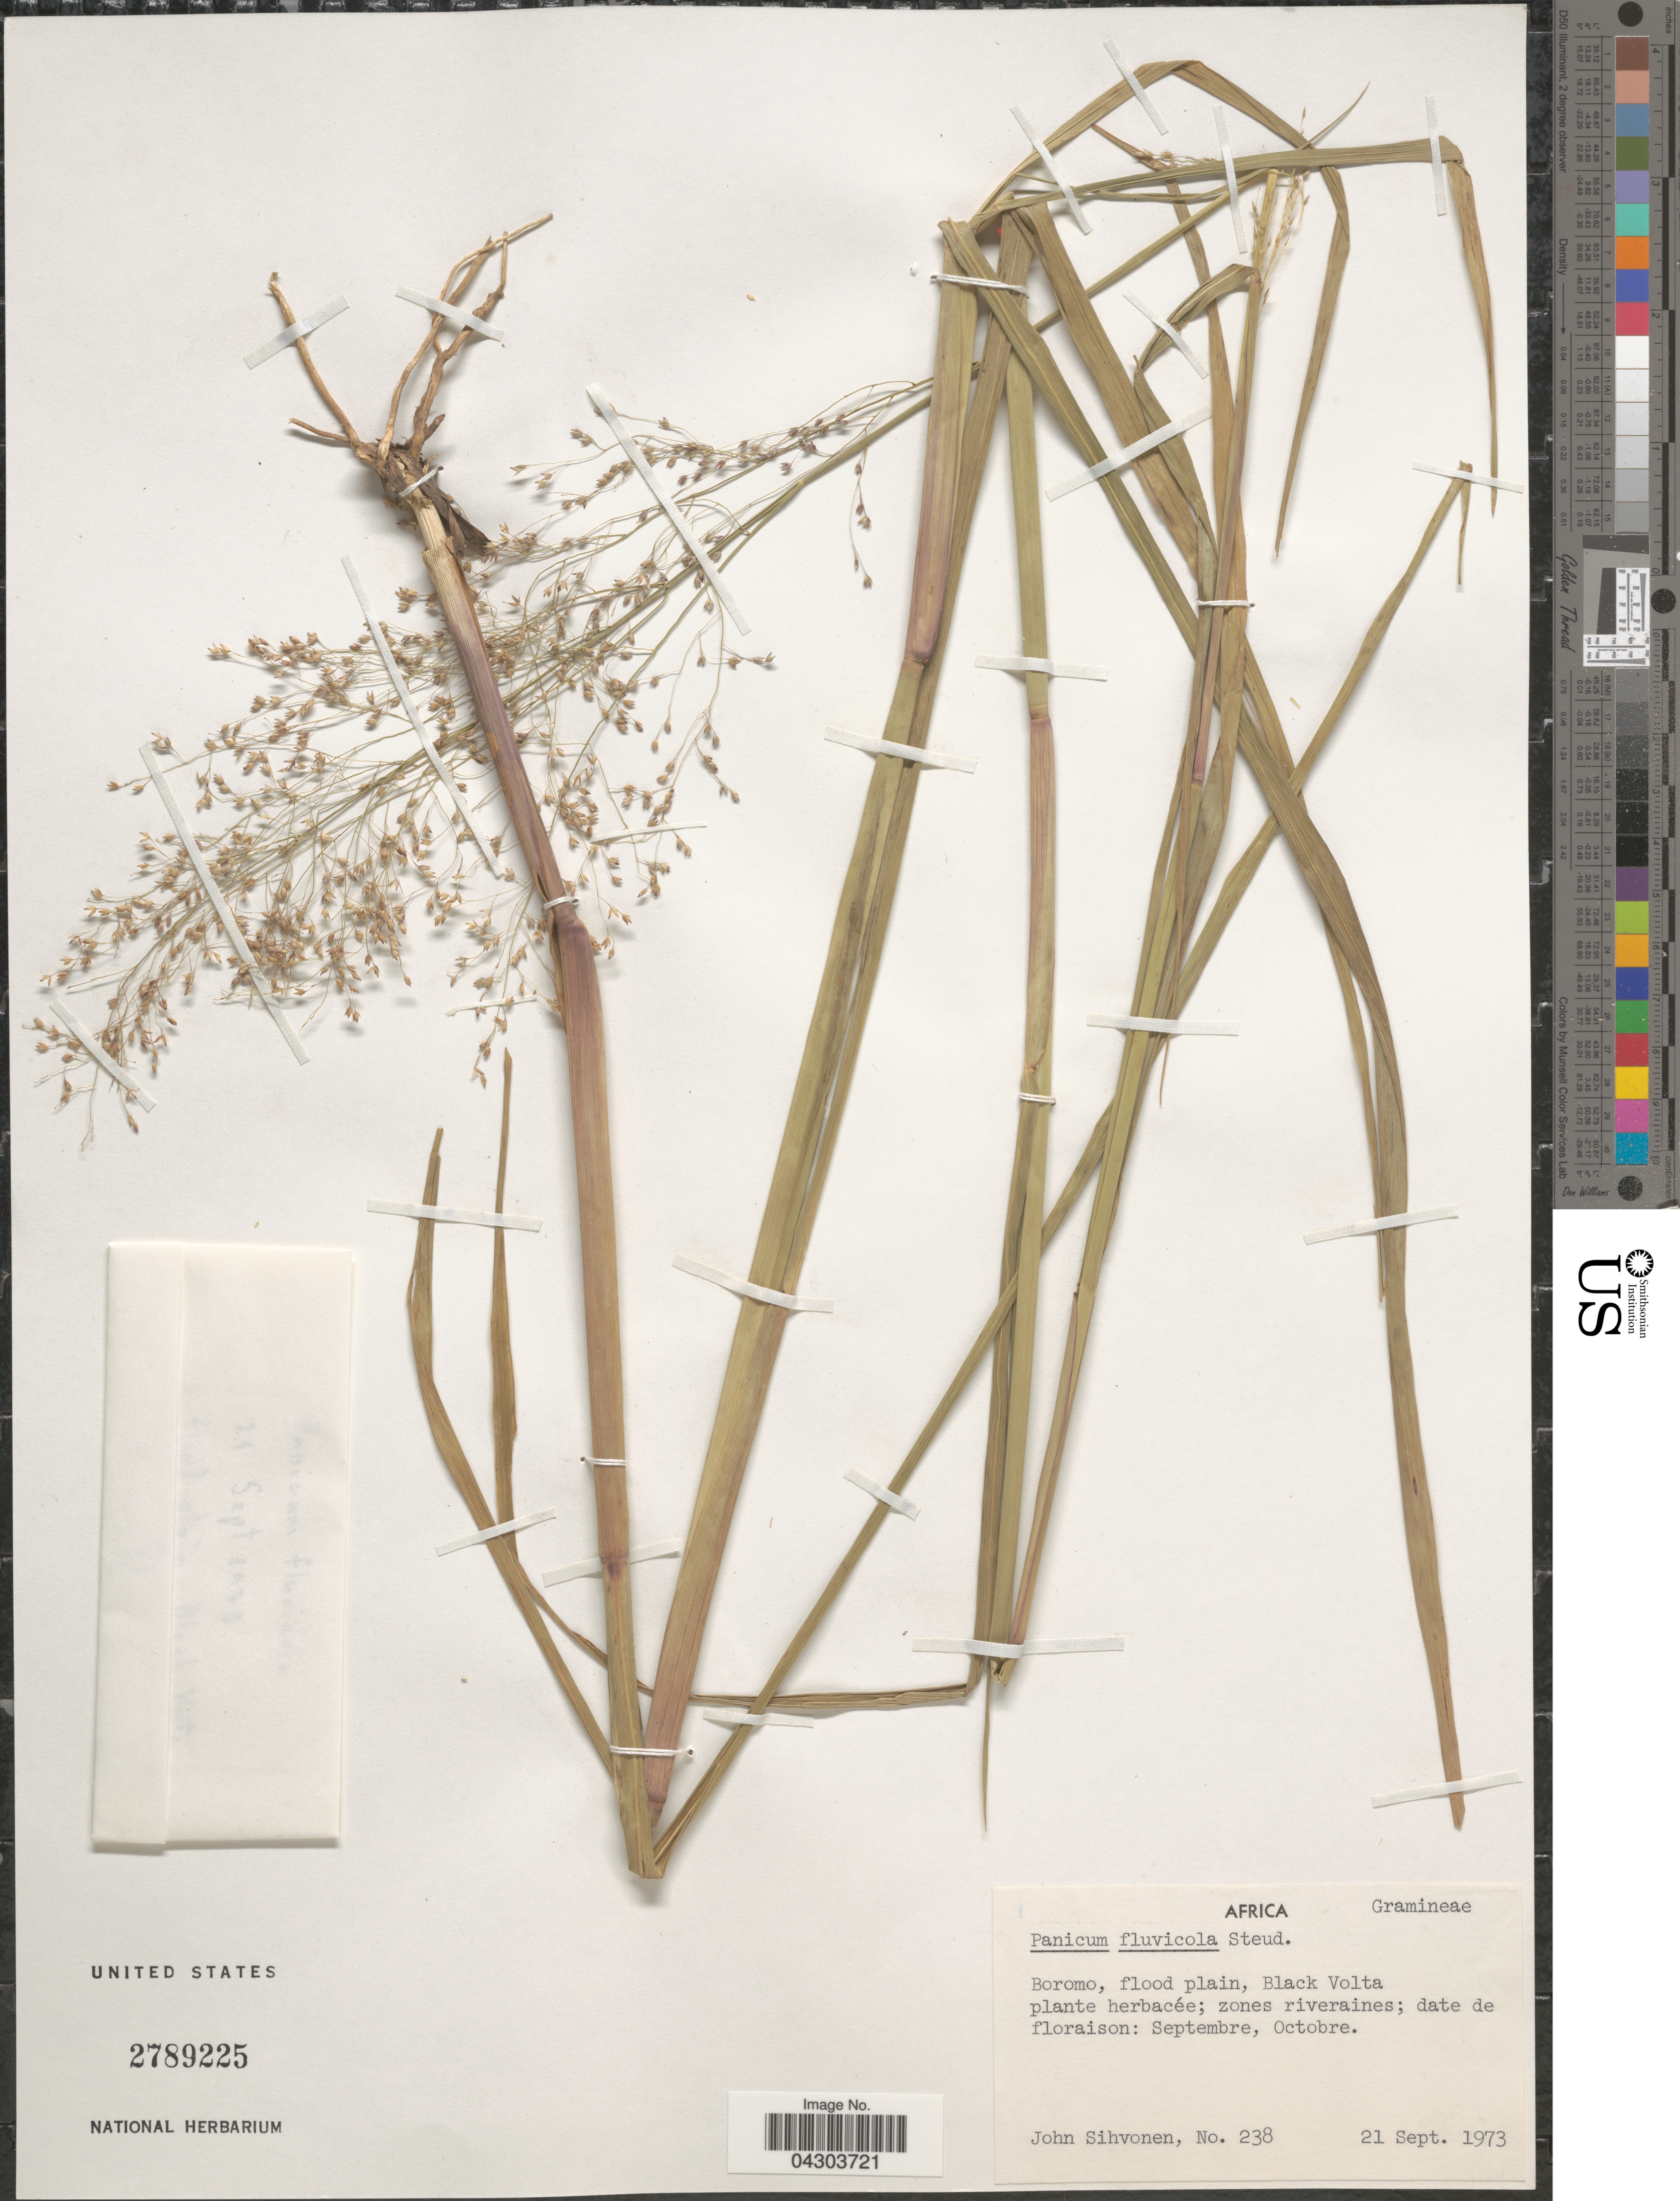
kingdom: Plantae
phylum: Tracheophyta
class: Liliopsida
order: Poales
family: Poaceae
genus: Panicum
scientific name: Panicum fluviicola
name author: Steud.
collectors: J. Sihvonen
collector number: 238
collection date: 1973-09-21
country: Burkina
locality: Africa. Boromo, flood plain, Black Volta.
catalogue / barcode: US 2789225